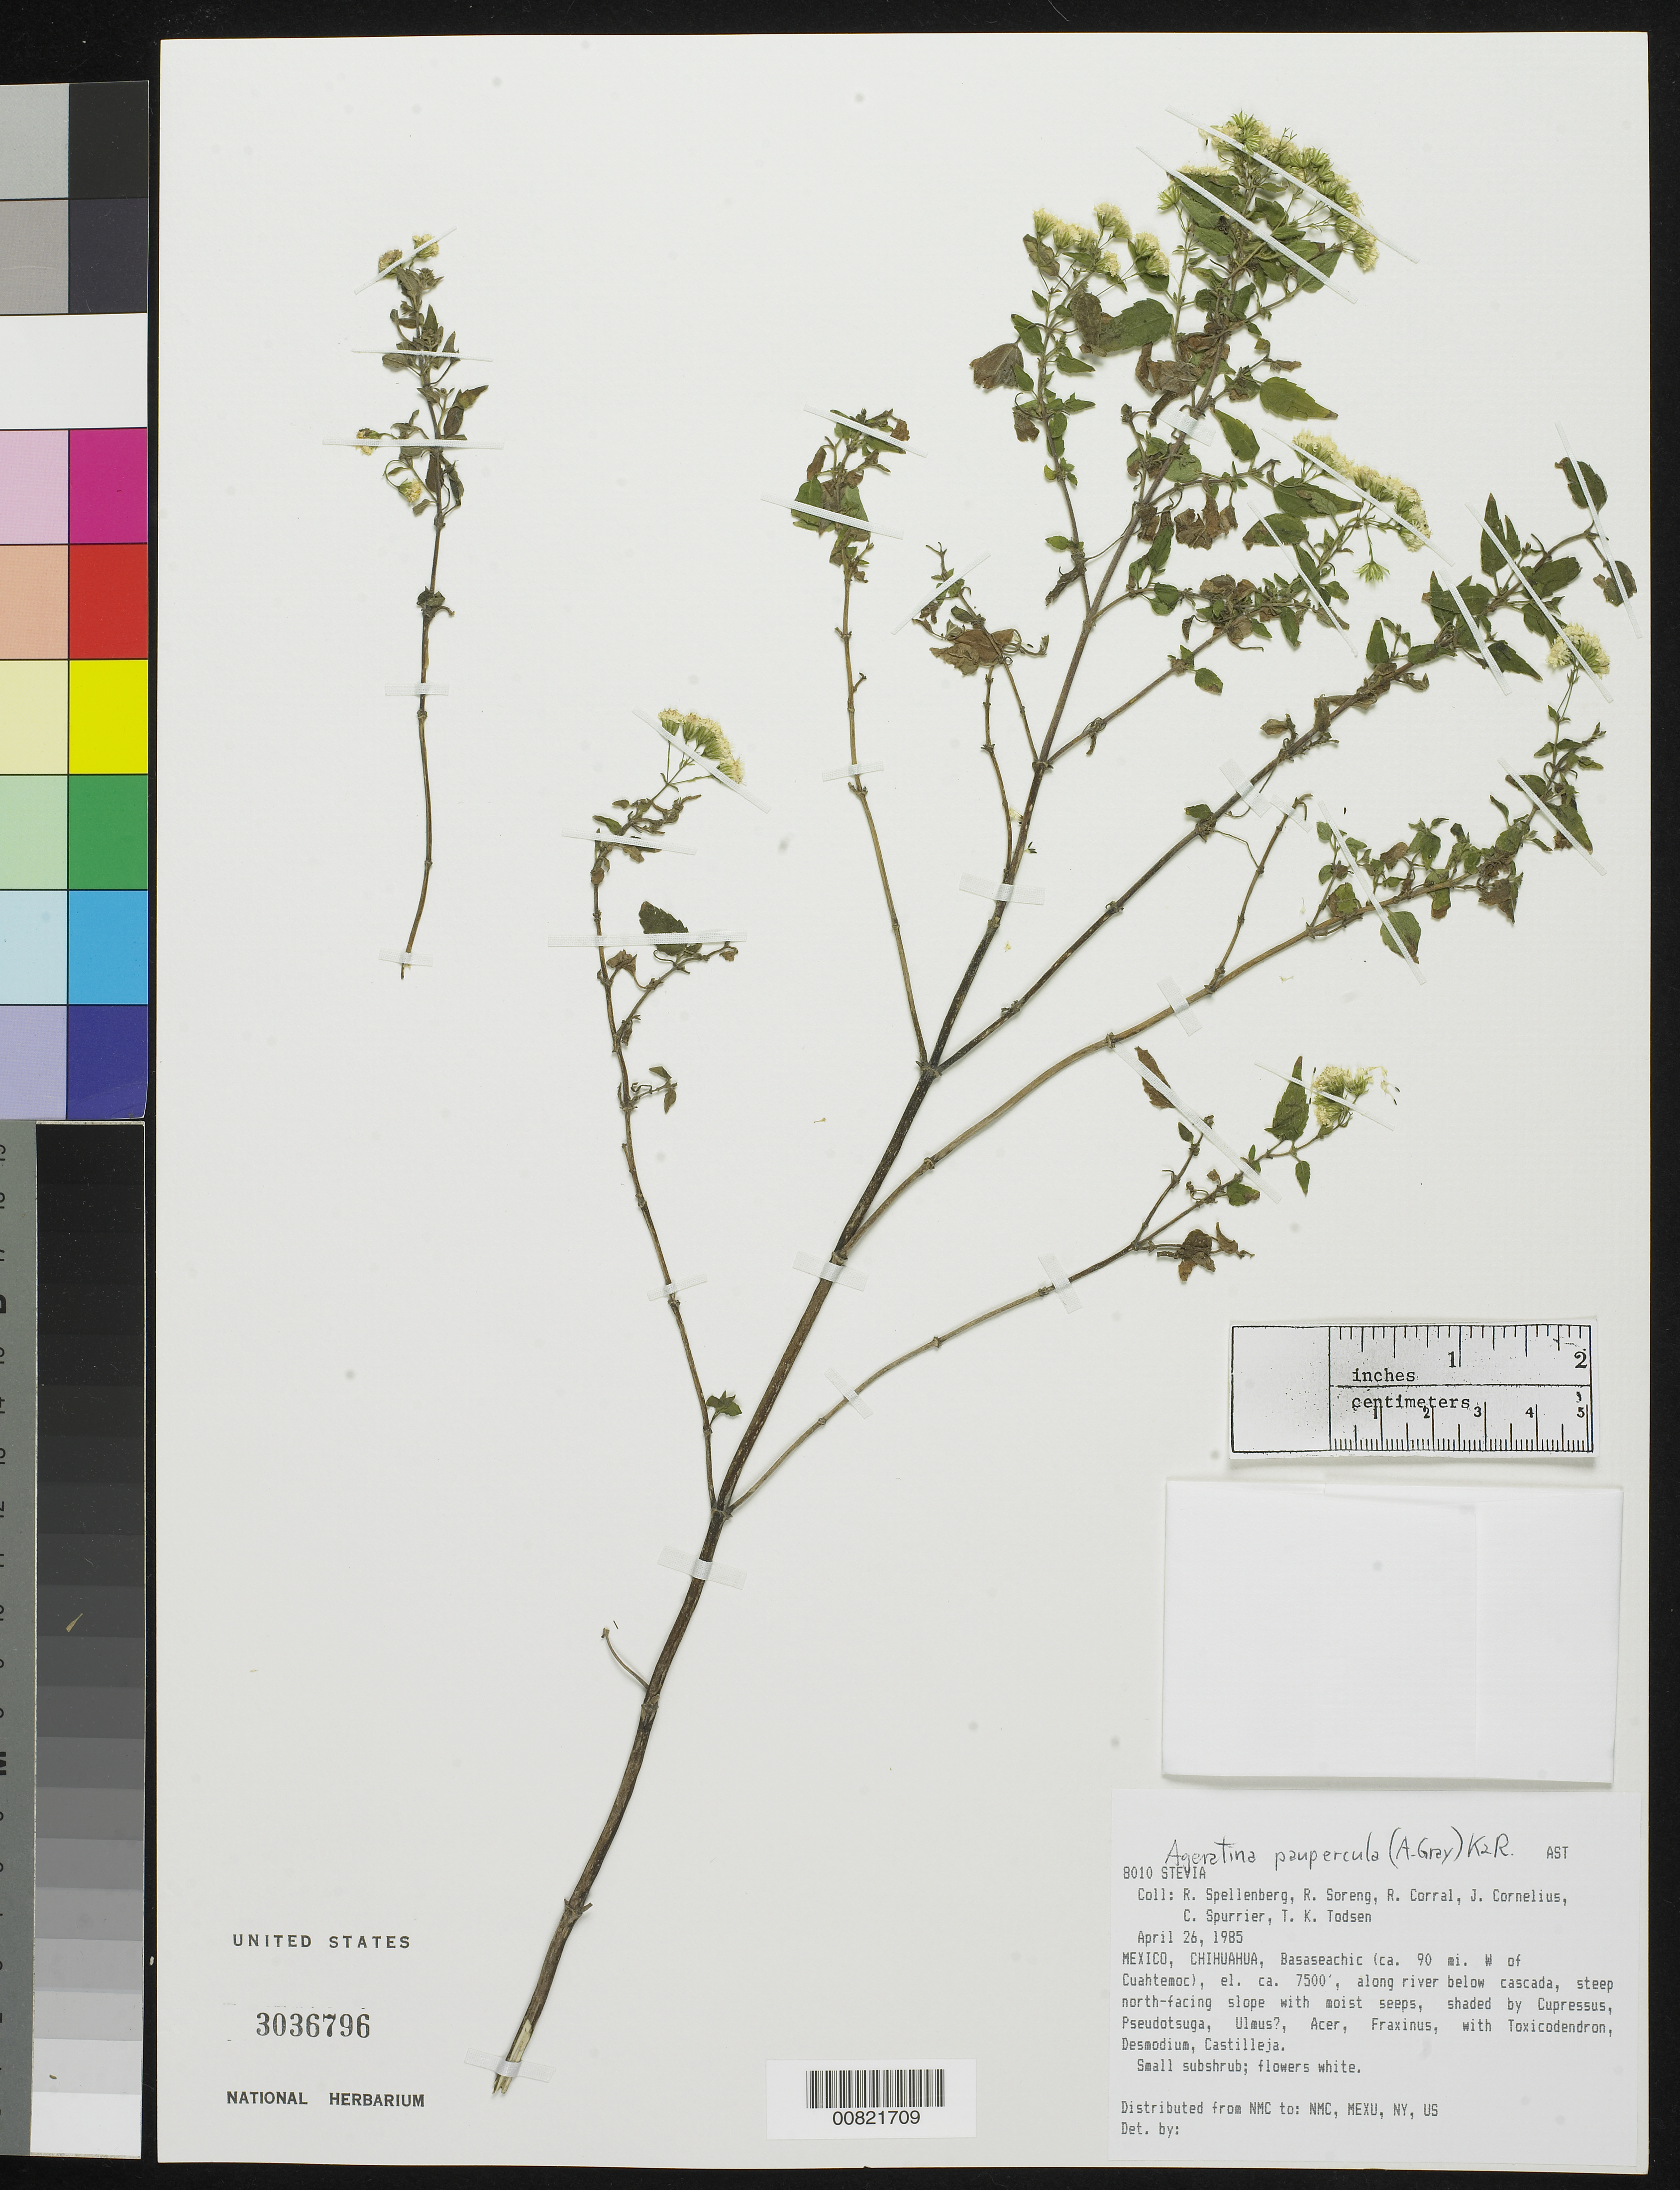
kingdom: Plantae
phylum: Tracheophyta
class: Magnoliopsida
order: Asterales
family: Asteraceae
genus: Ageratina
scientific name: Ageratina paupercula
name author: (A. Gray) R.M. King & H. Rob.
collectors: R. W. Spellenberg, R. J. Soreng, R. Corral, Cornelius, J., C. Spurrier & T. K. Todsen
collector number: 8010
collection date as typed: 26 Apr 1985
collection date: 1985-04-26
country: Mexico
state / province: Chihuahua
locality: Basaseachic (ca. 90mi W of Cuauhtémoc), along river below cascada. North-facing slope.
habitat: Slope with moist seeps, shaded by Cupressus, Pseudotsuga, Ulmus?, Acer, Fraxinus, Desmodium,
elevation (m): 2286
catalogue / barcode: US 3036796